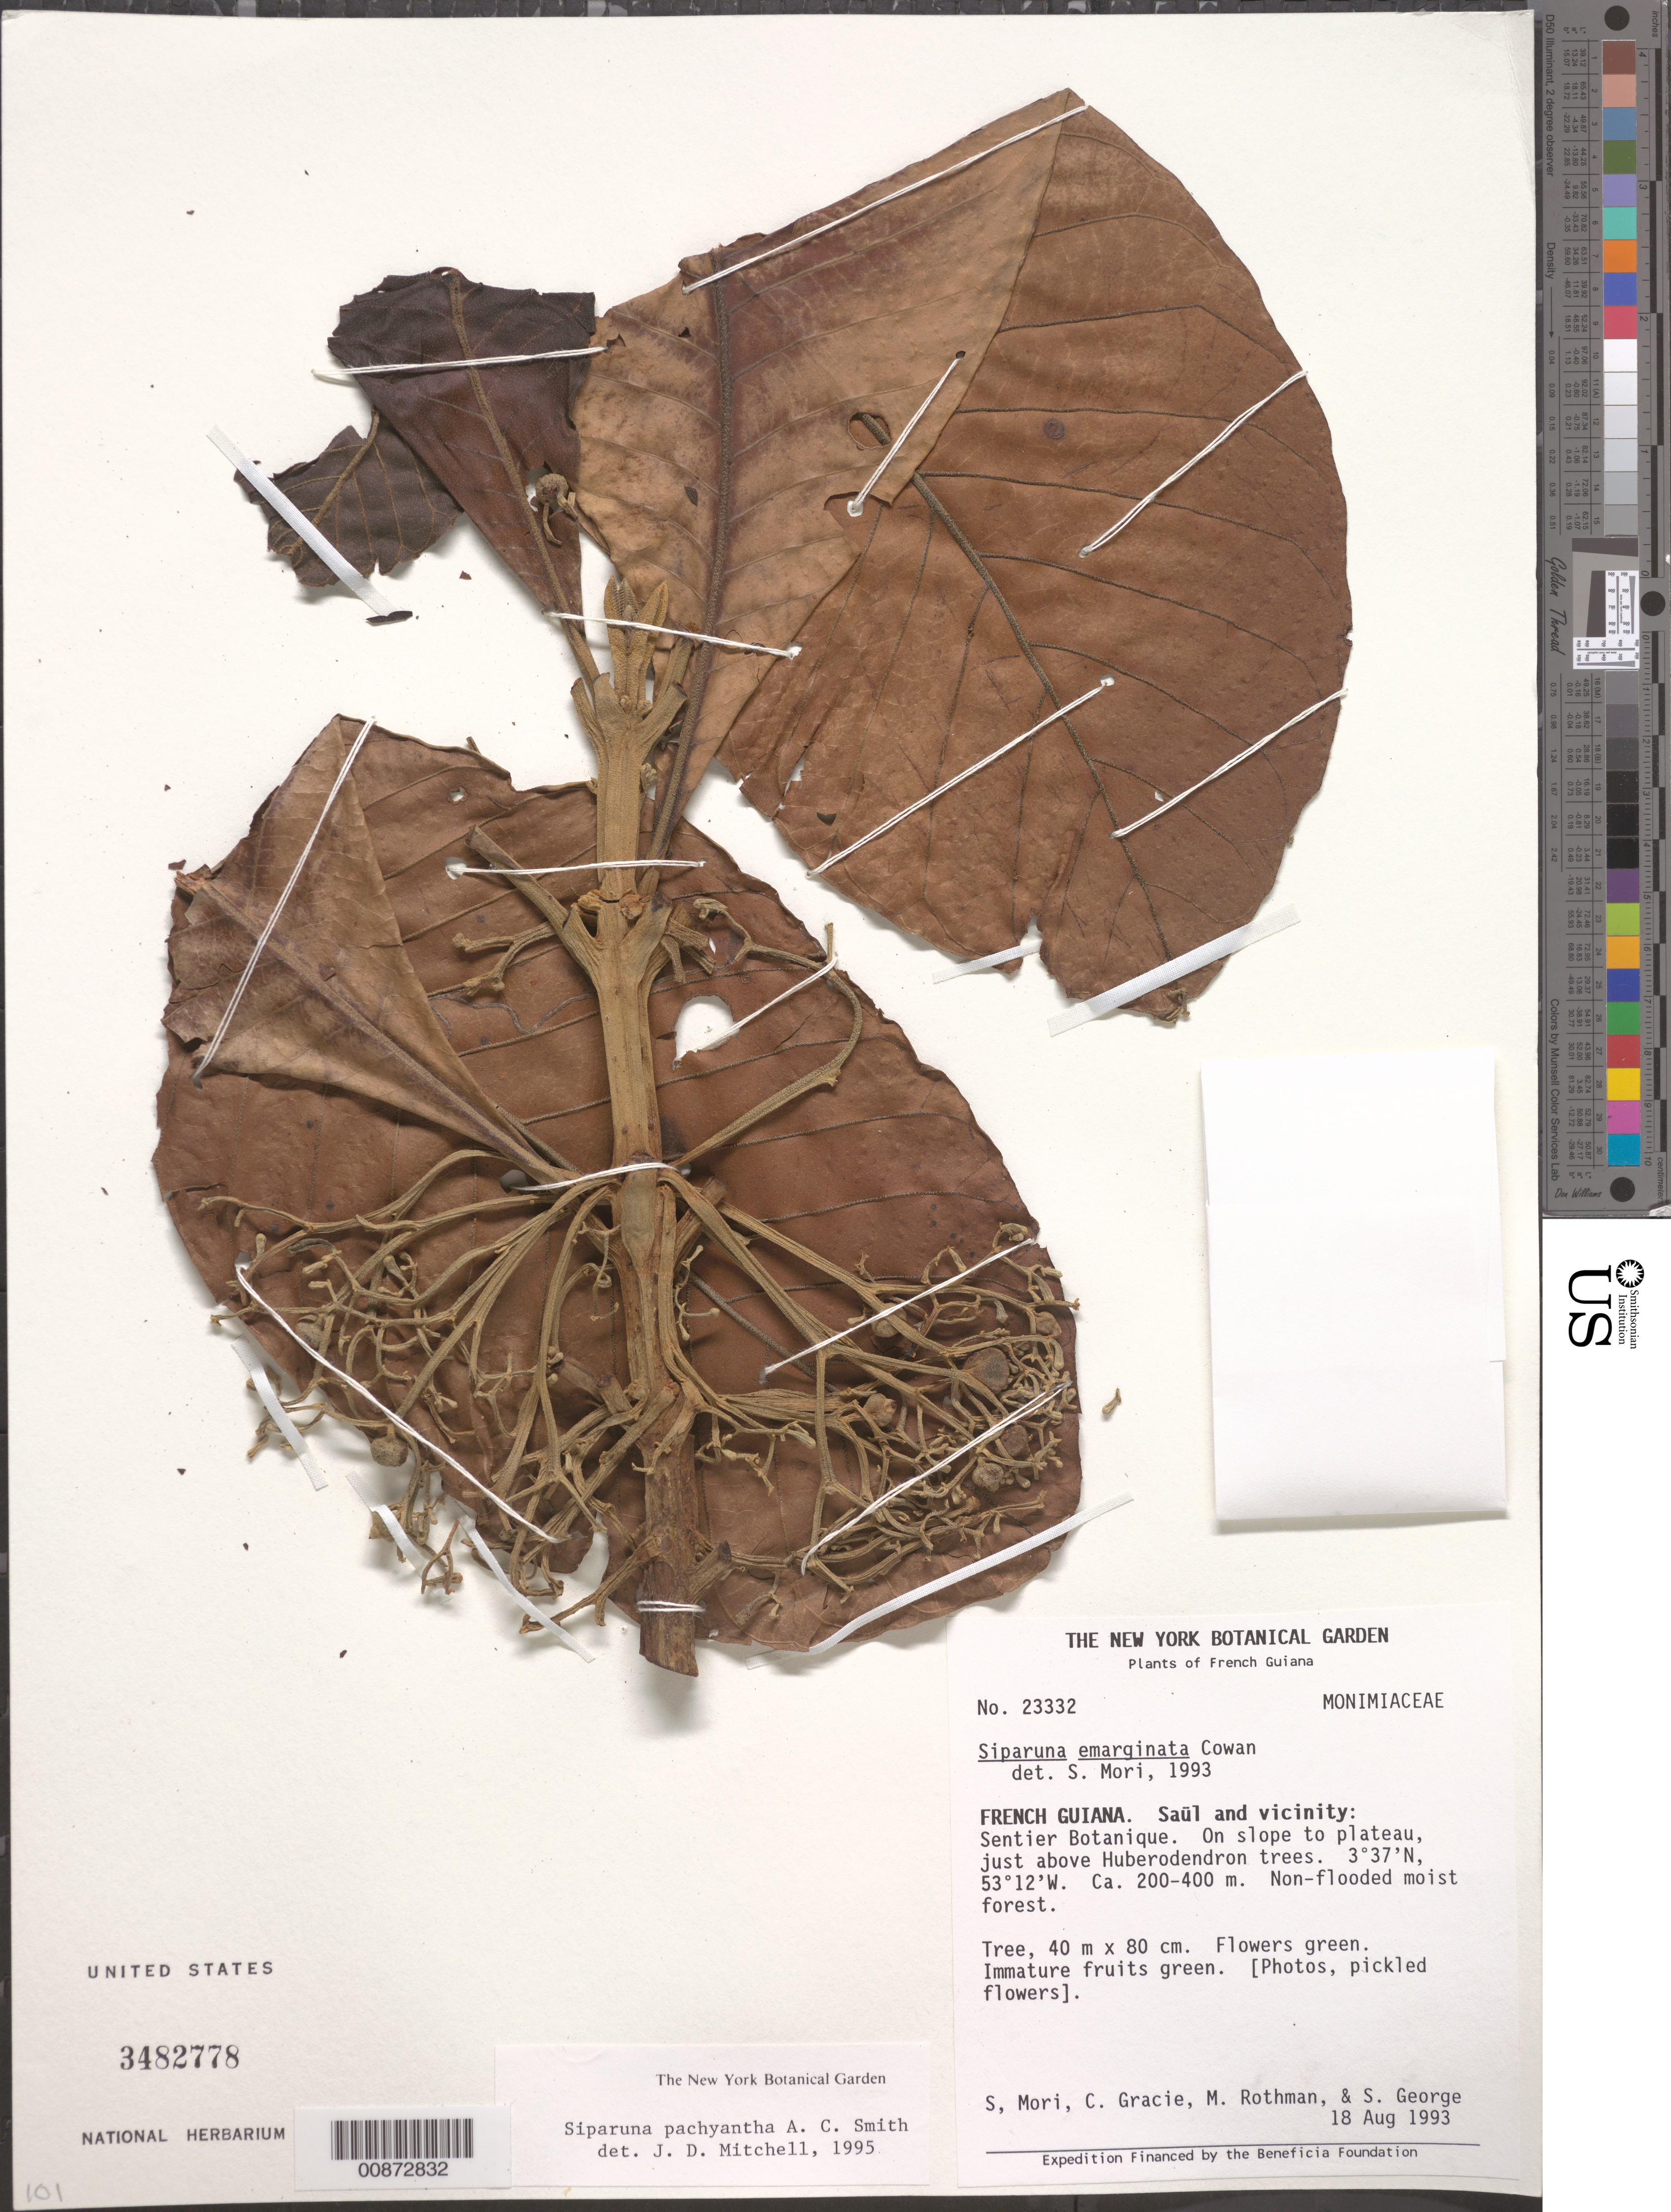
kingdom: Plantae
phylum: Tracheophyta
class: Magnoliopsida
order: Laurales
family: Siparunaceae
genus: Siparuna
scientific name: Siparuna pachyantha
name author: A.C. Sm.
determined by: Mitchell, John D.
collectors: S. Mori, C. A. Gracie, S. George & M. Rothman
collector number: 23332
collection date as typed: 18-Aug-93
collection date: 1993-08-18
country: French Guiana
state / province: Saint-Laurent-du-Maroni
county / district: Saül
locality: Saül and vic., Sentier Botanique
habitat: Non-flooded moist forest; on slope to plateau, just above Huberodendron trees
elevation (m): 200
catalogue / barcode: US 3482778